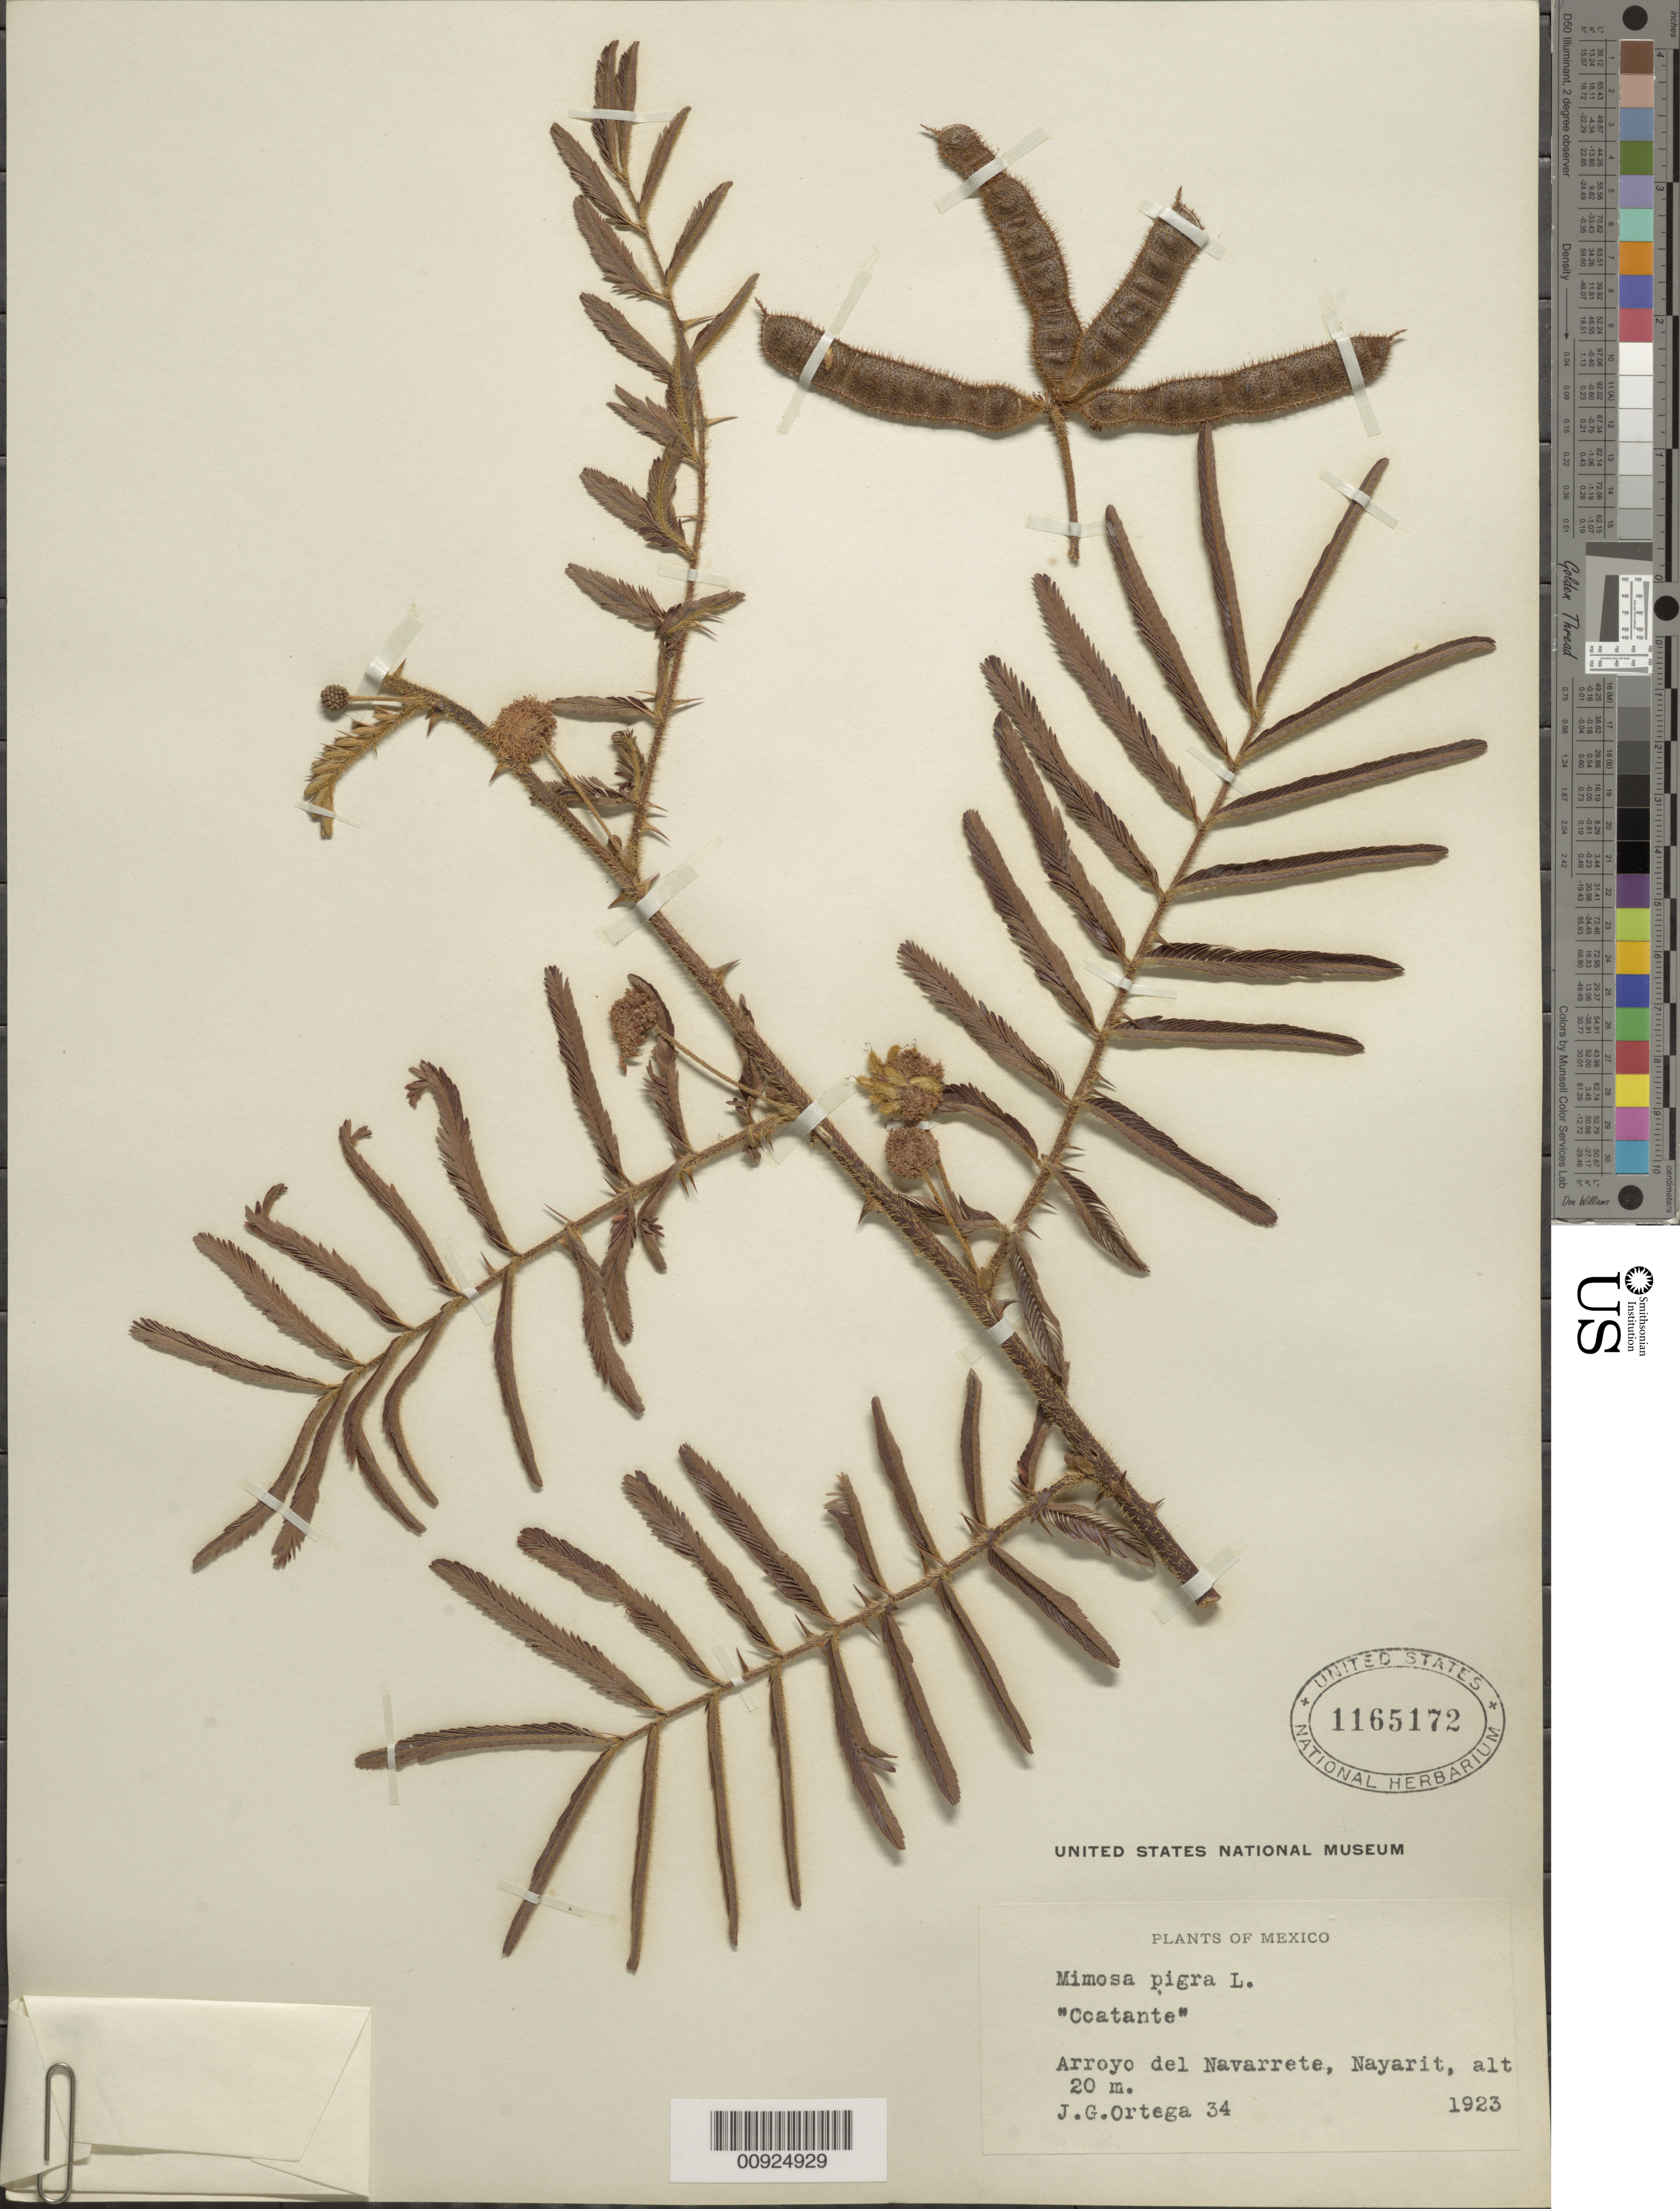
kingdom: Plantae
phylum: Tracheophyta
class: Magnoliopsida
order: Fabales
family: Fabaceae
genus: Mimosa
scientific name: Mimosa pigra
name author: L.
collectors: J. Ortega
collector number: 34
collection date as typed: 1923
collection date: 1923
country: Mexico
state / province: Nayarit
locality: Arroyo del Navarrete, Nayarit.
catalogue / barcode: US 1165172